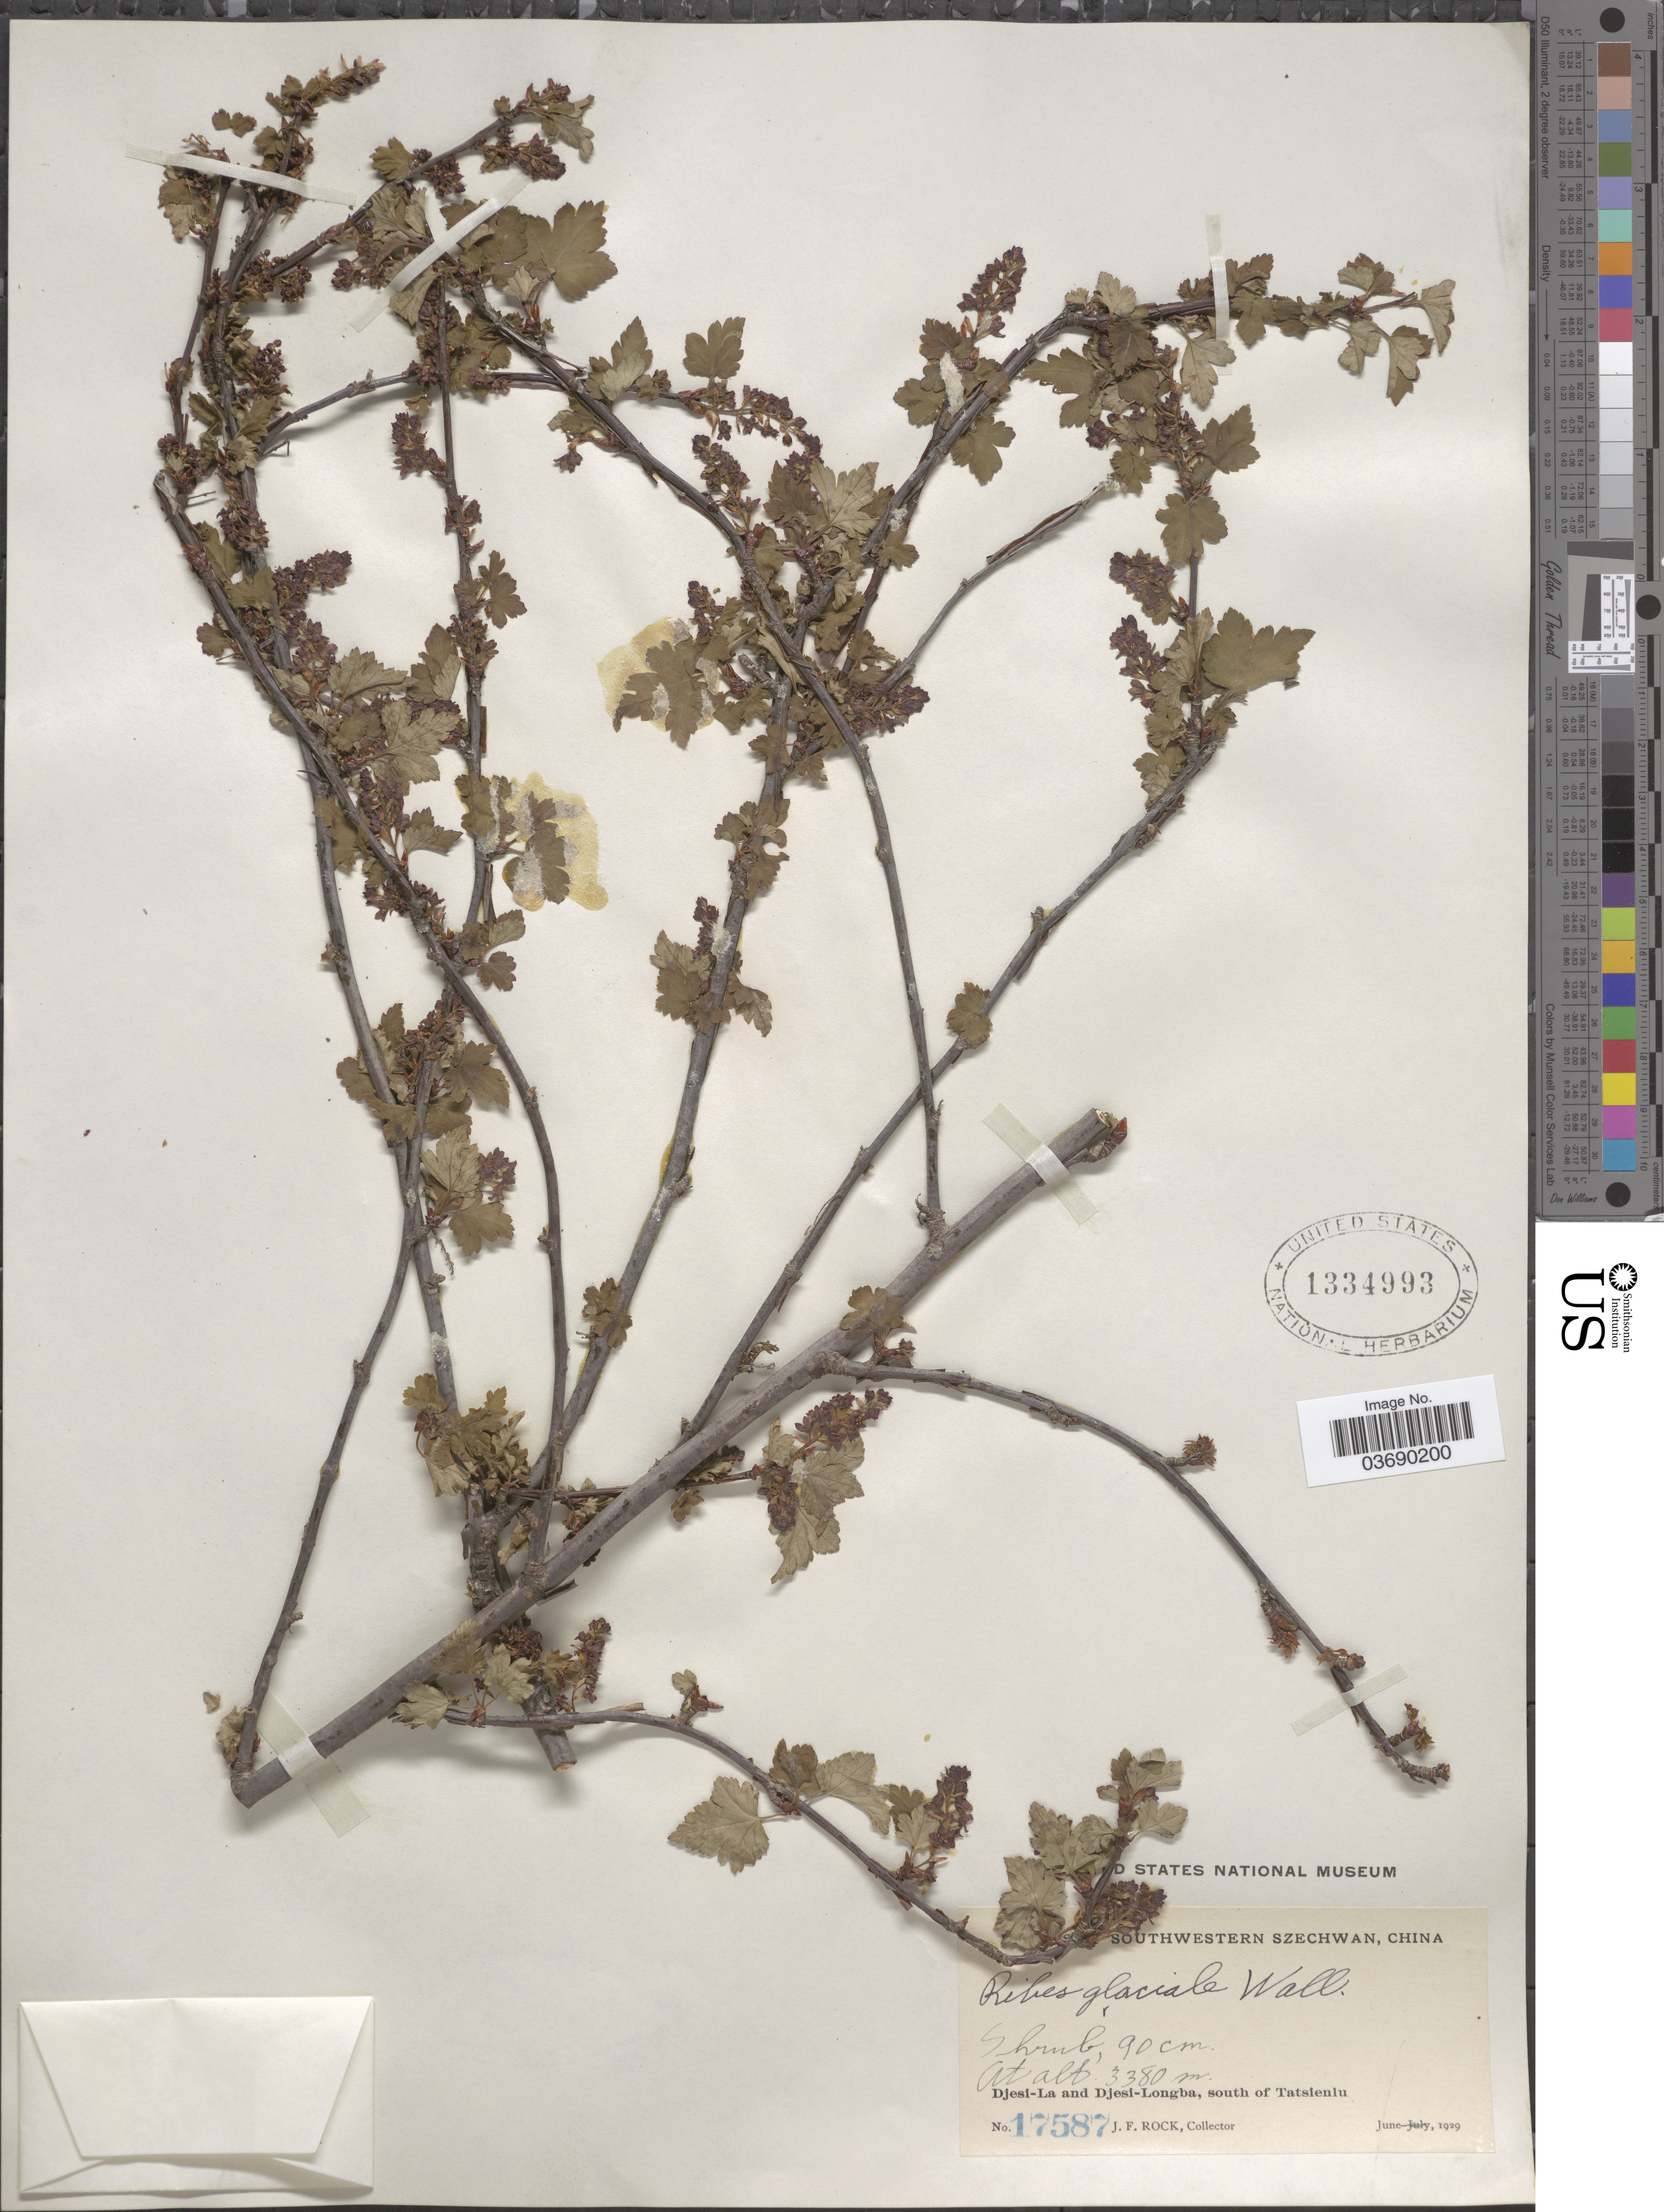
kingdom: Plantae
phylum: Tracheophyta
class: Magnoliopsida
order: Saxifragales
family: Grossulariaceae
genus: Ribes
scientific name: Ribes glaciale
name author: Wall.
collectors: J. Rock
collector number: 17587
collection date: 1929-06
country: China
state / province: Sichuan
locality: Southwestern Szechwan. Djesi-La and Djesi-Longba, south of Tatsienlu.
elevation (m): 3380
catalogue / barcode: US 1334993